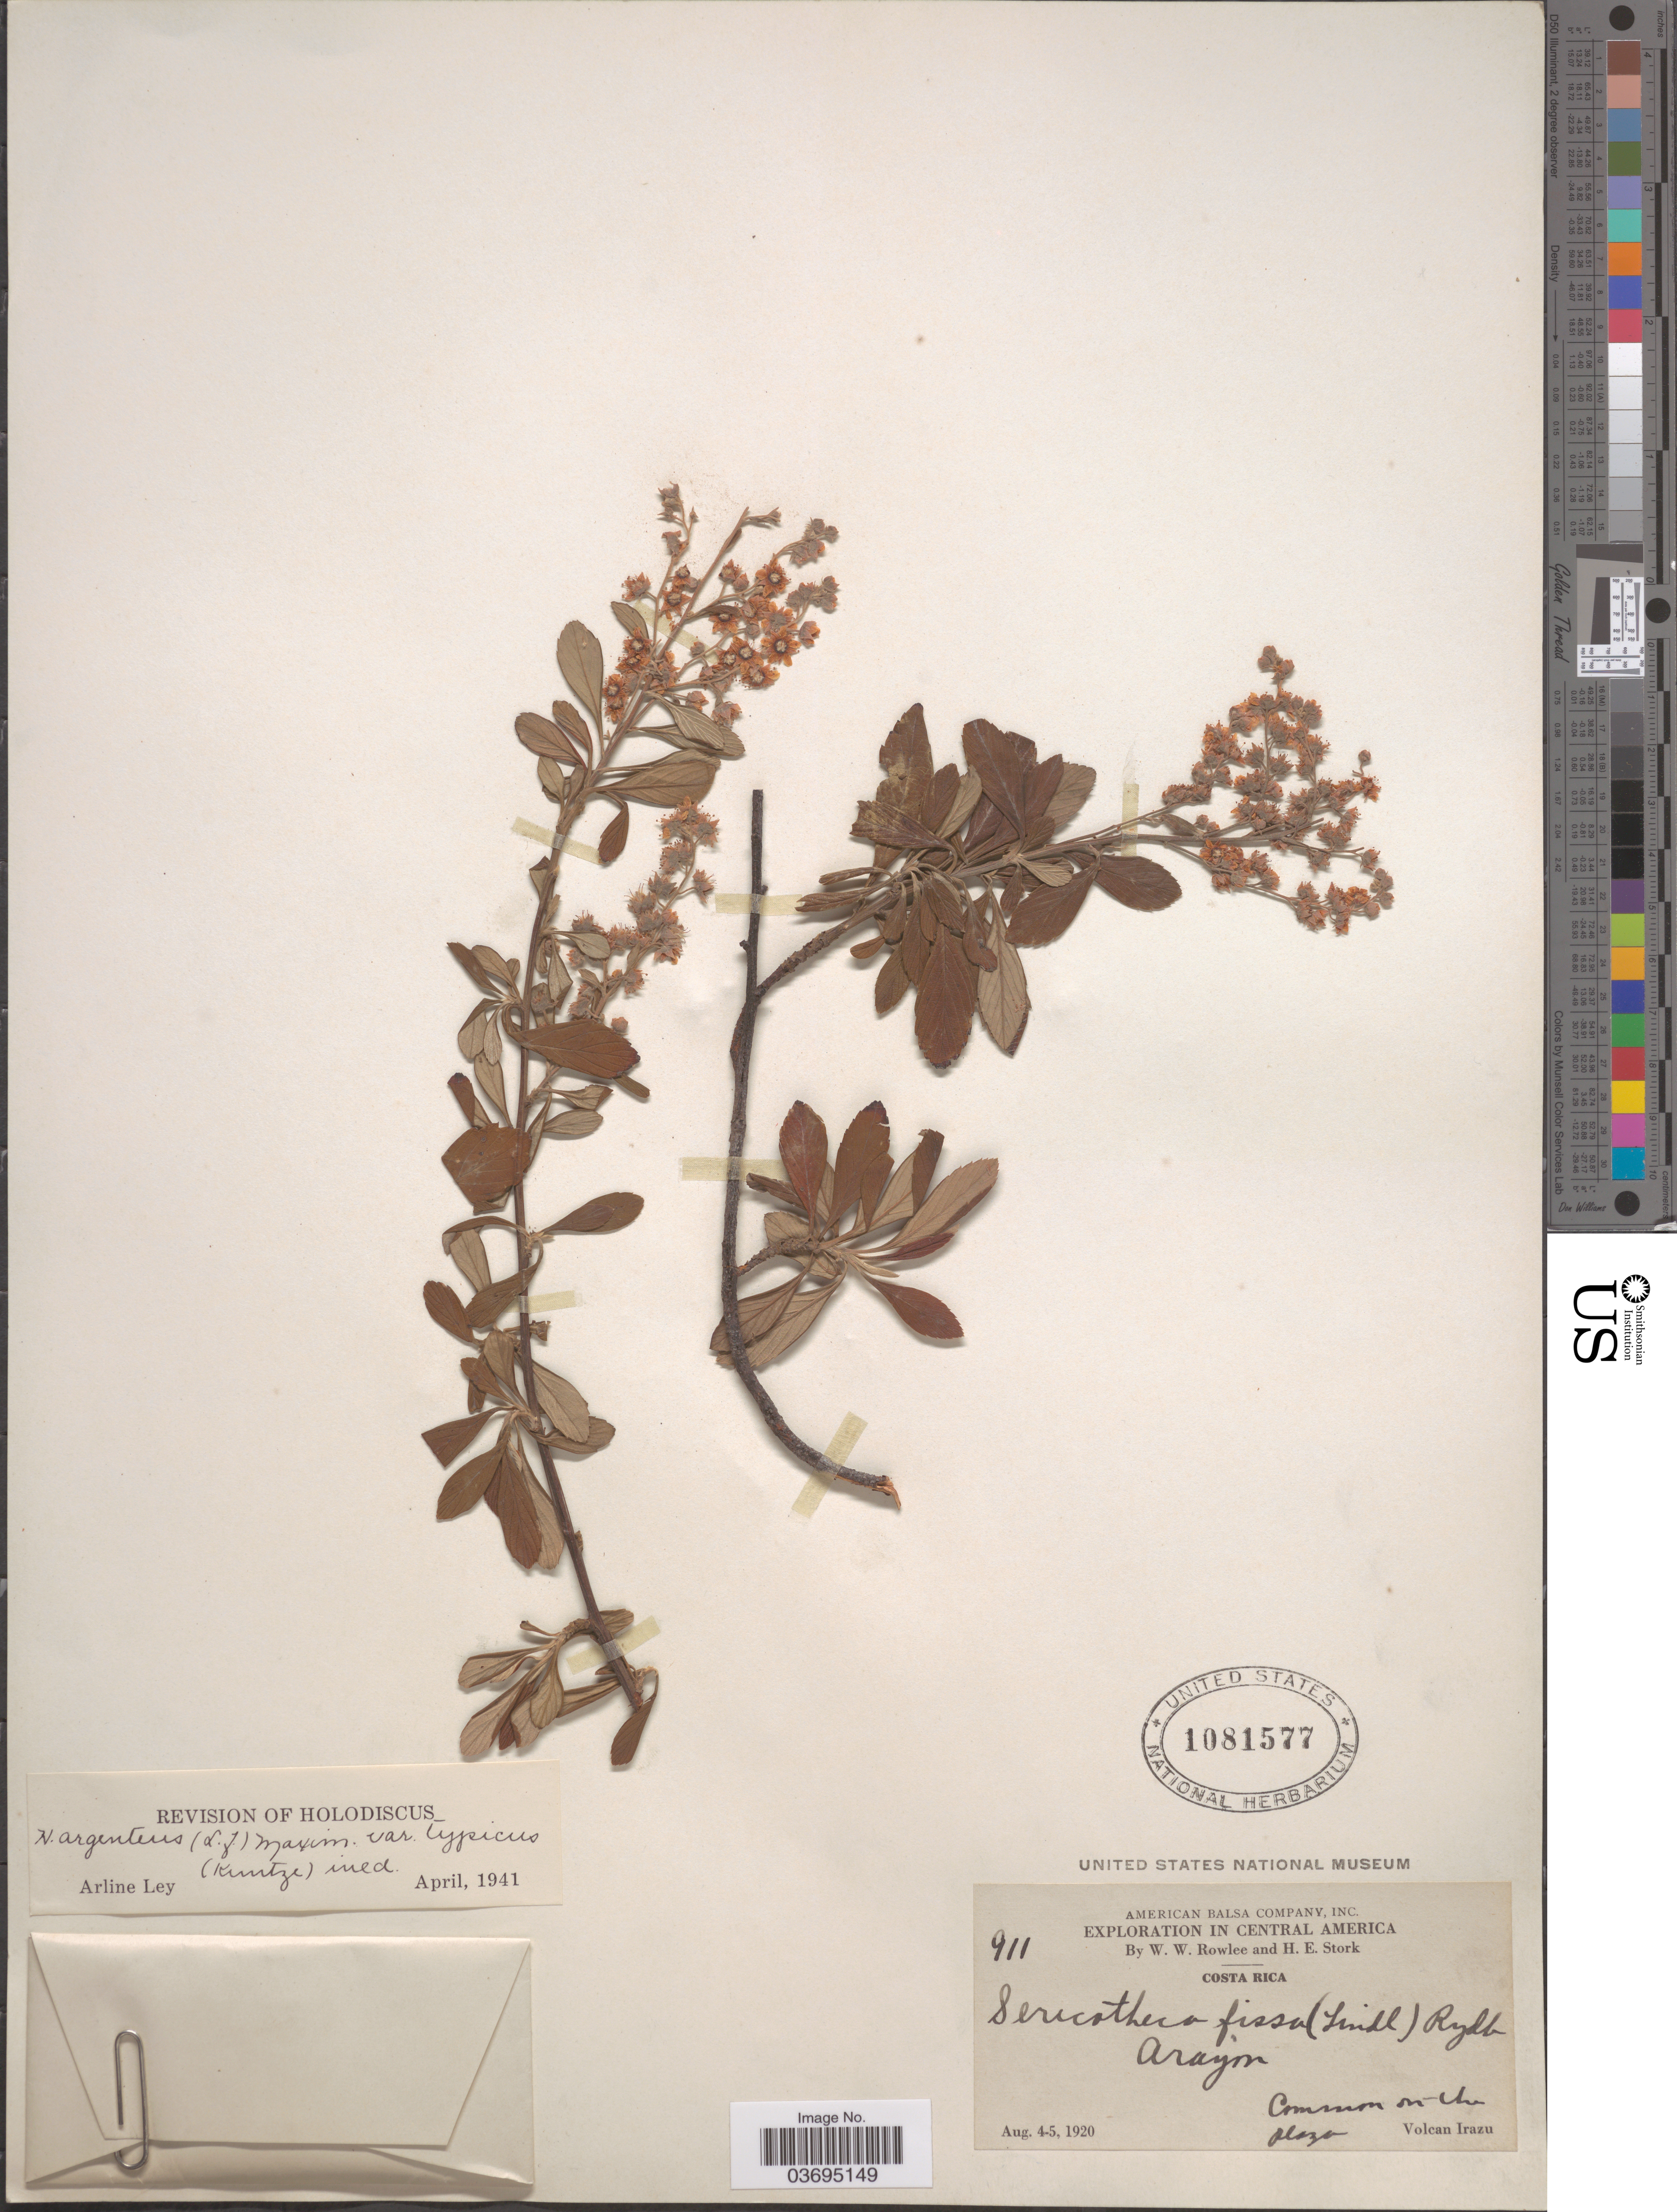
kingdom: Plantae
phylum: Tracheophyta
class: Magnoliopsida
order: Rosales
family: Rosaceae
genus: Holodiscus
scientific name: Holodiscus argenteus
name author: (L. f.) Maxim.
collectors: W. W. Rowlee & H. E. Stork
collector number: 911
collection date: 1920-08-04/1920-08-05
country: Costa Rica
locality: Aragon, common on the plaza, Volcan Irazu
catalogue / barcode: US 1081577